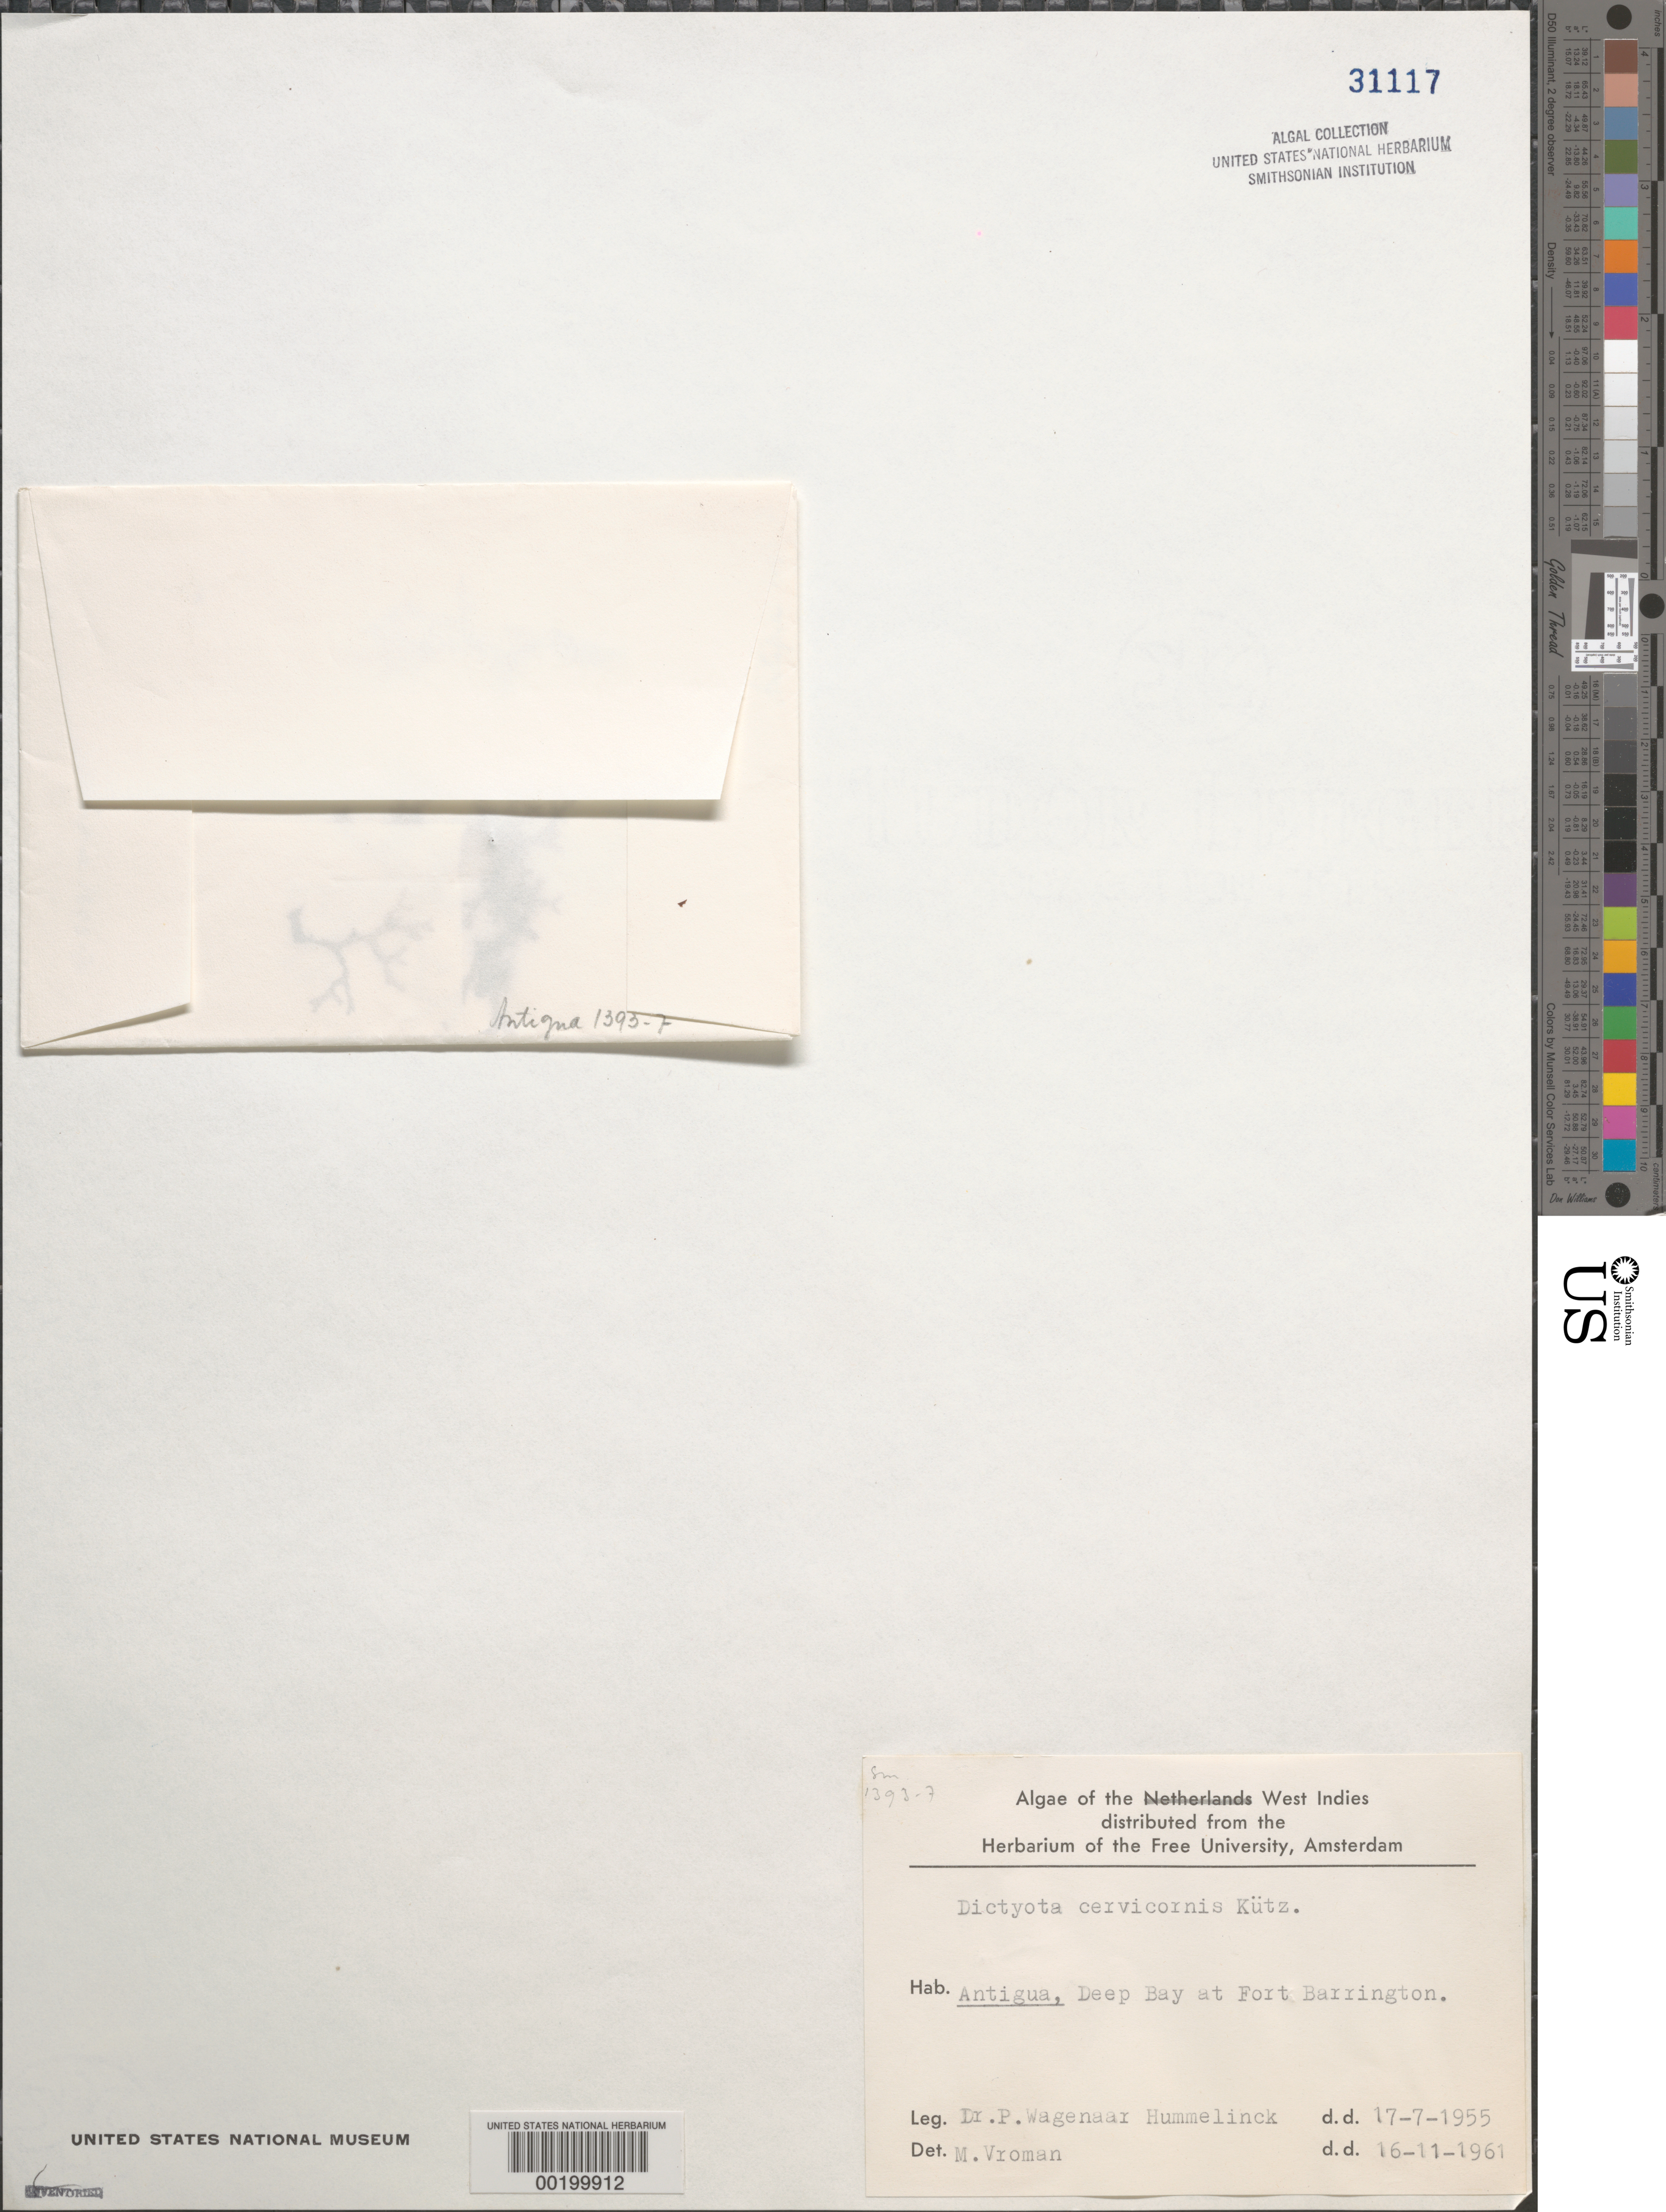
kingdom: Chromista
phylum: Ochrophyta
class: Phaeophyceae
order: Dictyotales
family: Dictyotaceae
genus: Dictyota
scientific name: Dictyota cervicornis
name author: Kütz.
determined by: Vroman, M.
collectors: P. Hummelinck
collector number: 1393-7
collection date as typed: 17 Jul 1955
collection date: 1955-07-17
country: Antigua and Barbuda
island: Antigua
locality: Deep Bay at Fort Barrington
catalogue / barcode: US 31117